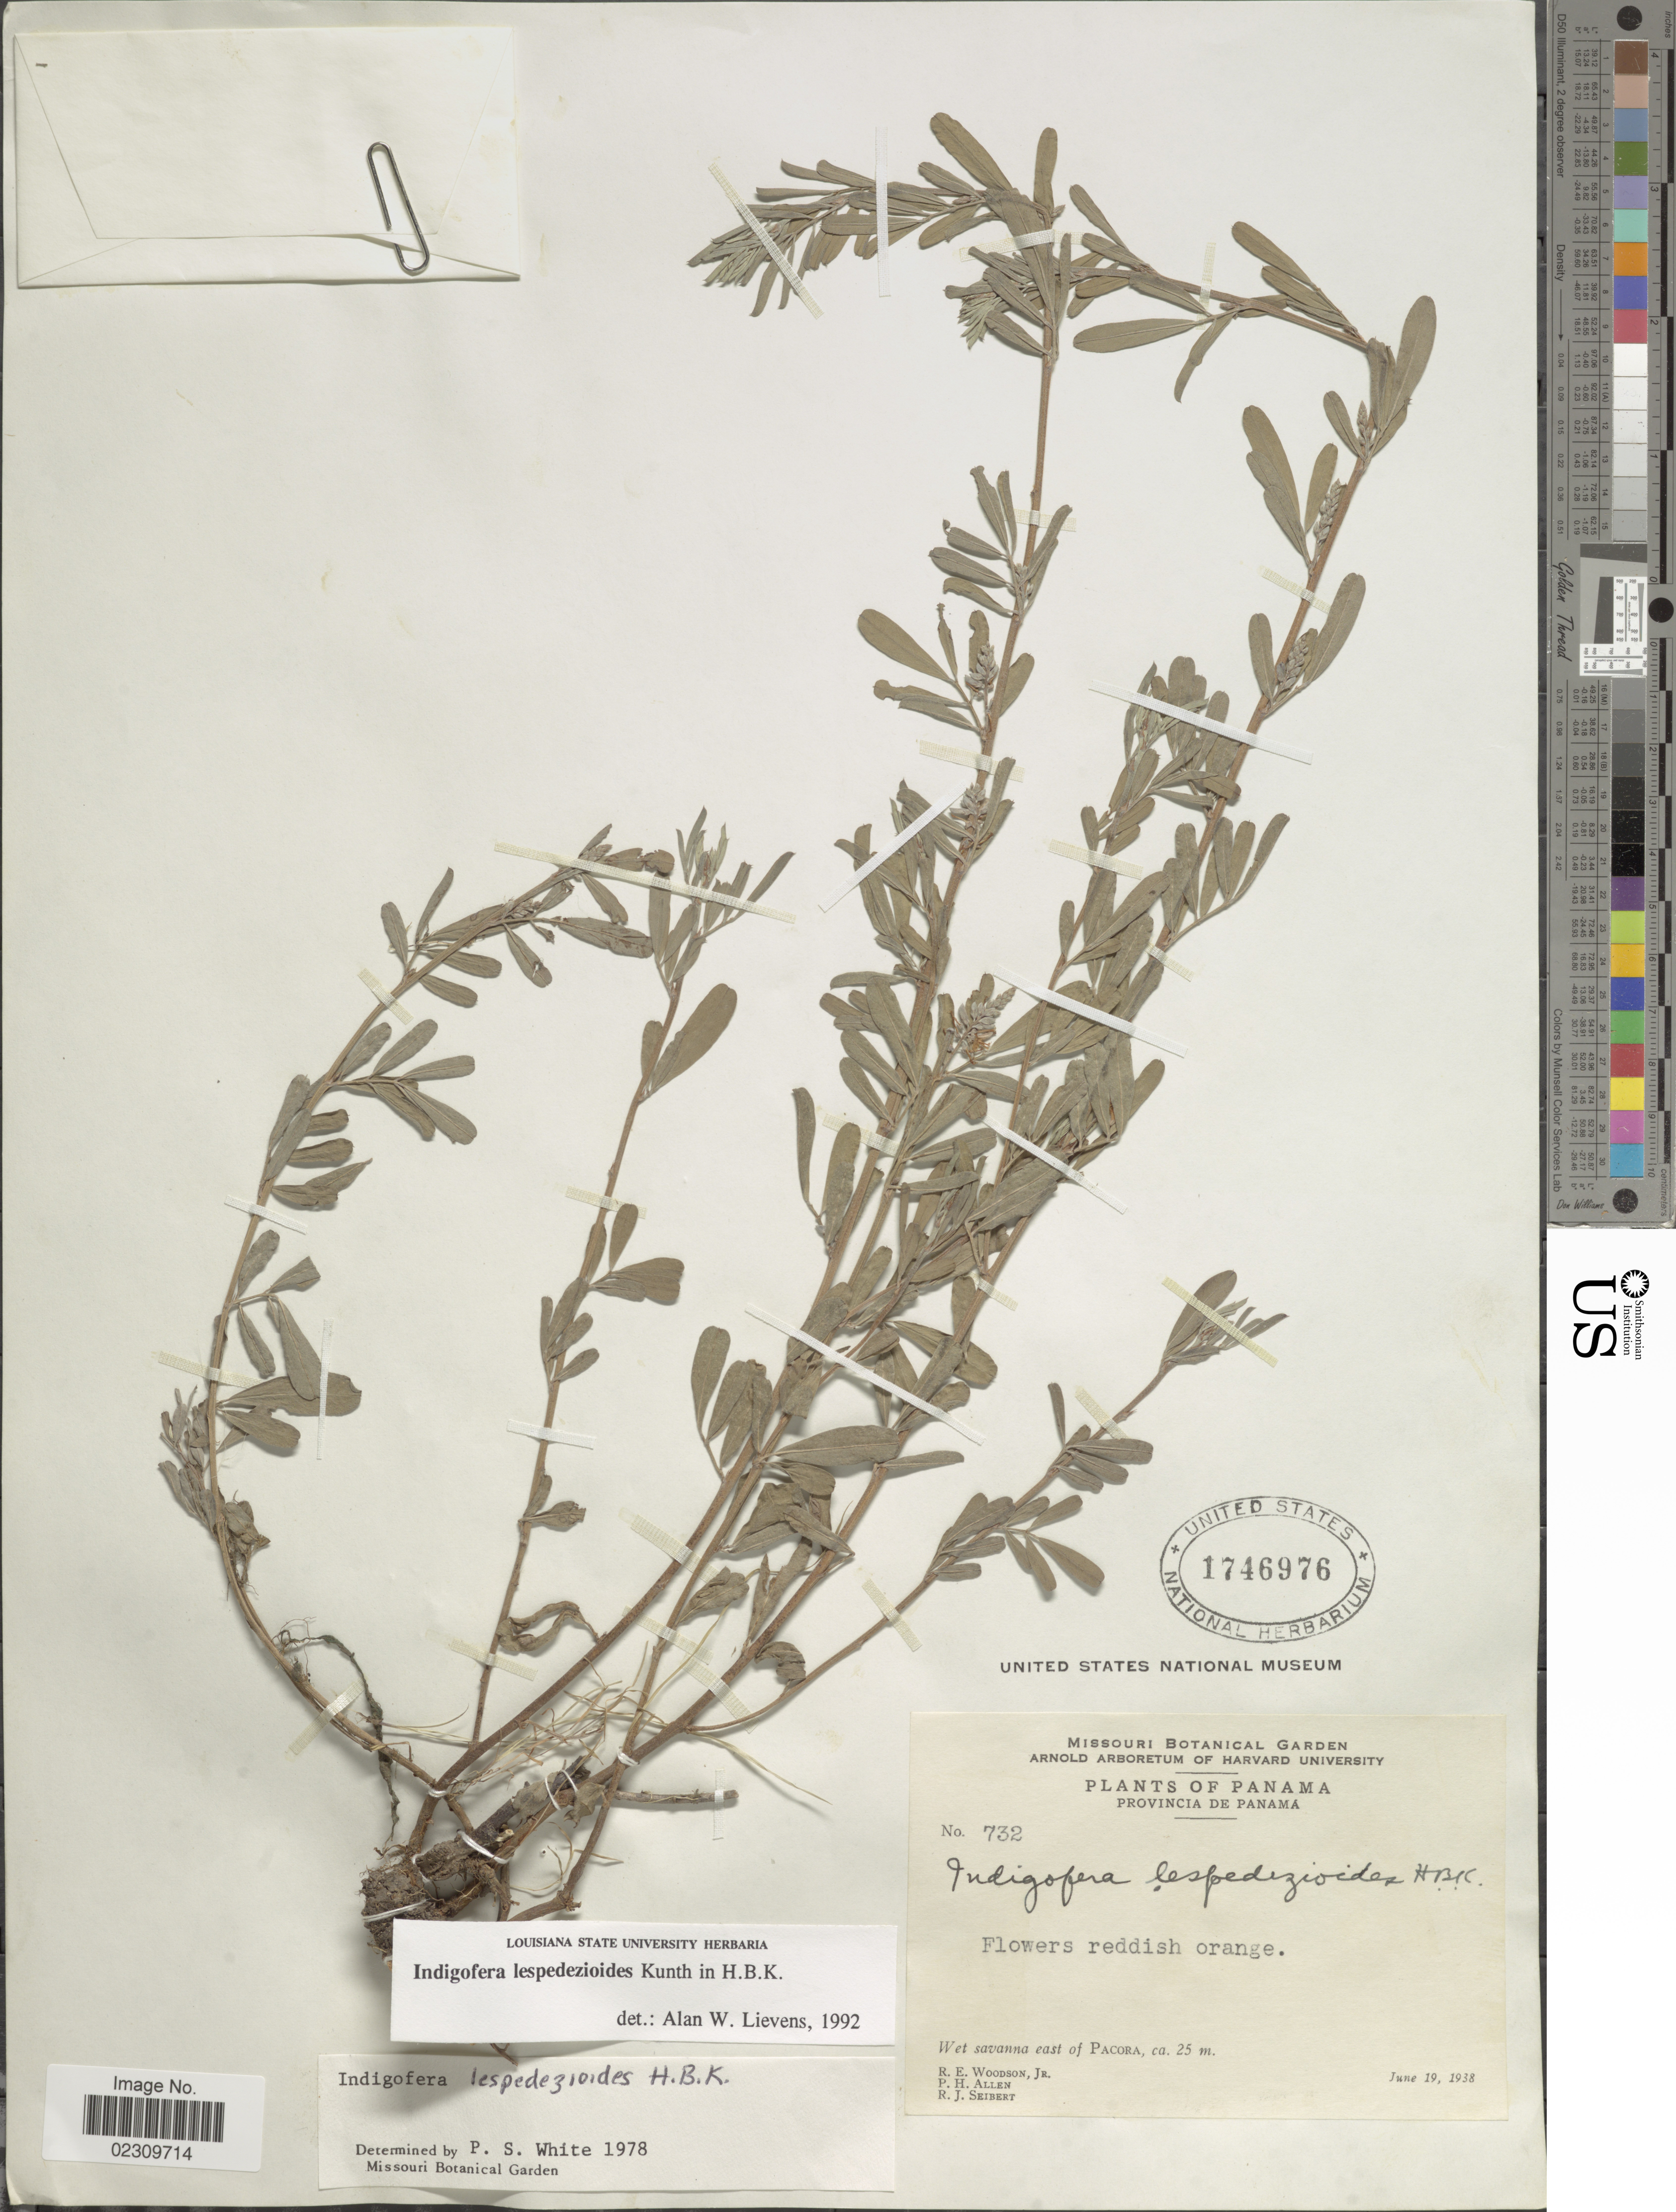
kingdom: Plantae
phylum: Tracheophyta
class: Magnoliopsida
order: Fabales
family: Fabaceae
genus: Indigofera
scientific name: Indigofera lespedezioides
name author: Kunth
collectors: R. E. Woodson, P. H. Allen & R. J. Seibert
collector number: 732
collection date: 1938-06-19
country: Panama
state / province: Panamá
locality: Provincia de Panamá. Wet savanna east of Pacora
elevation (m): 25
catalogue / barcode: US 1746976